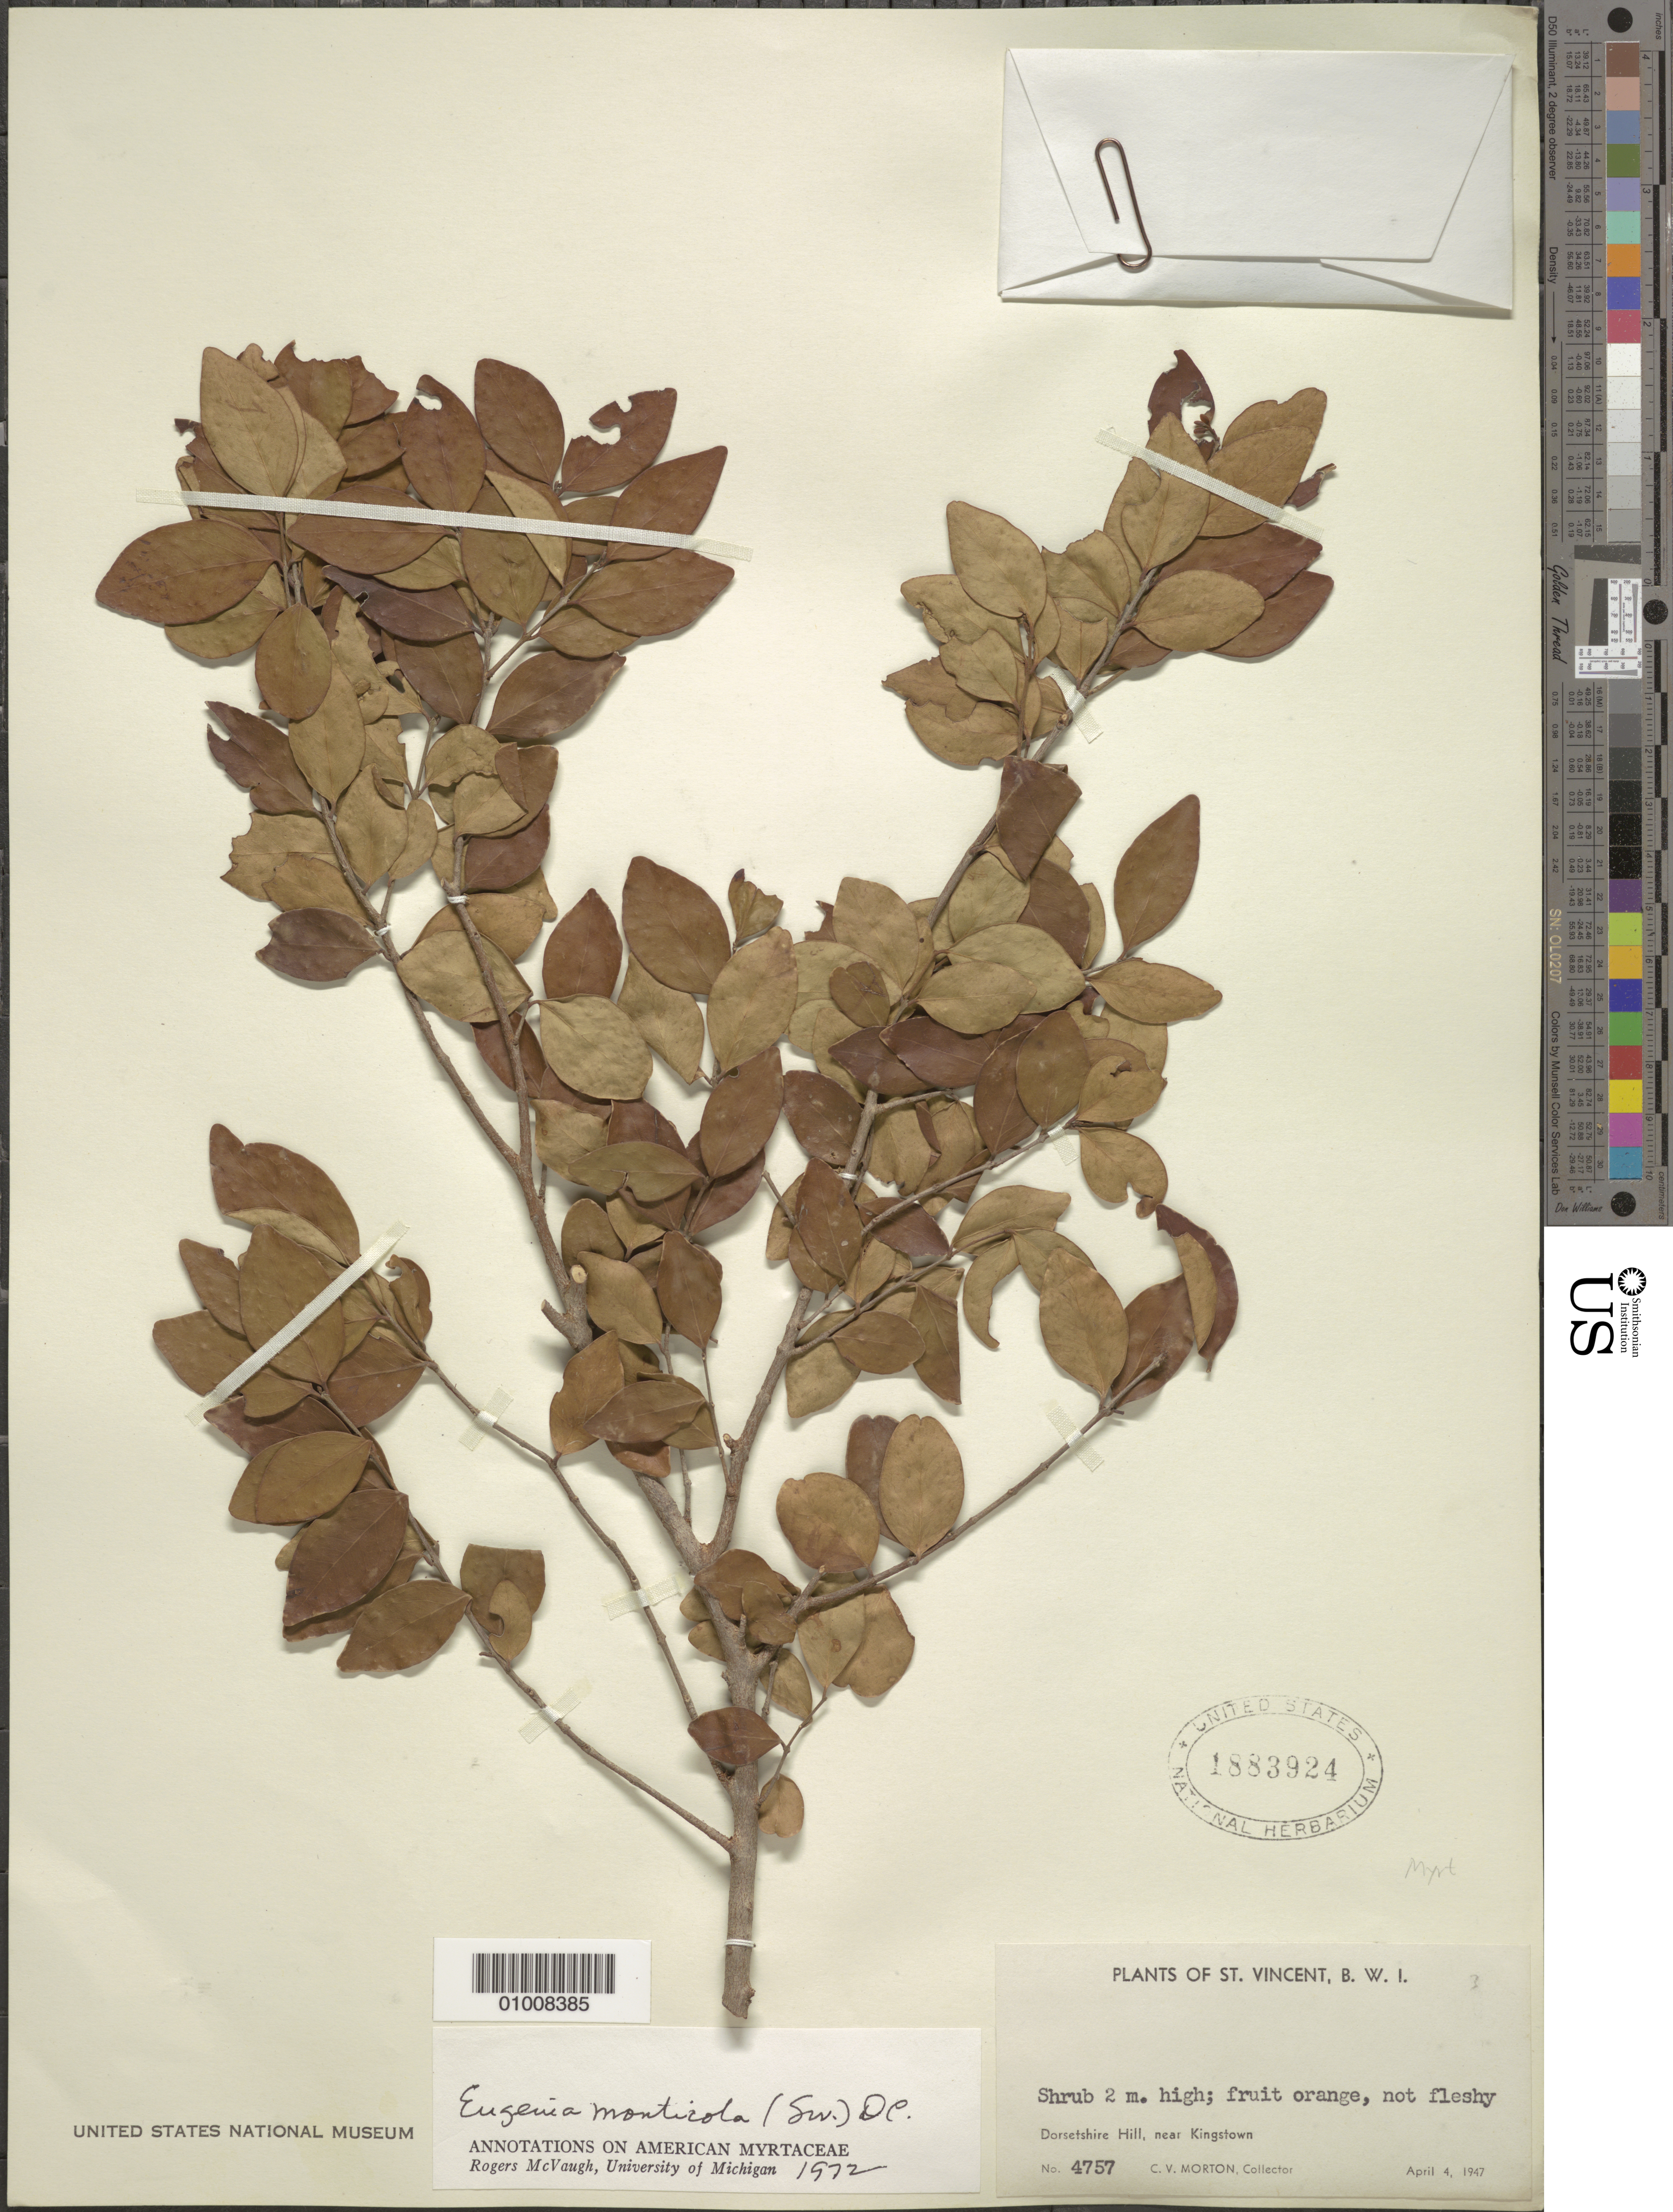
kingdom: Plantae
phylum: Tracheophyta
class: Magnoliopsida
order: Myrtales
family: Myrtaceae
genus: Eugenia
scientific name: Eugenia monticola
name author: (Sw.) DC.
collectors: C. V. Morton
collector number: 4757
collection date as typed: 04 Apr 1947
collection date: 1947-04-04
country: St. Vincent - Grenadines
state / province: Saint George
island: St. Vincent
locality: Dorsetshire Hill, near Kingstown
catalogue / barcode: US 1883924